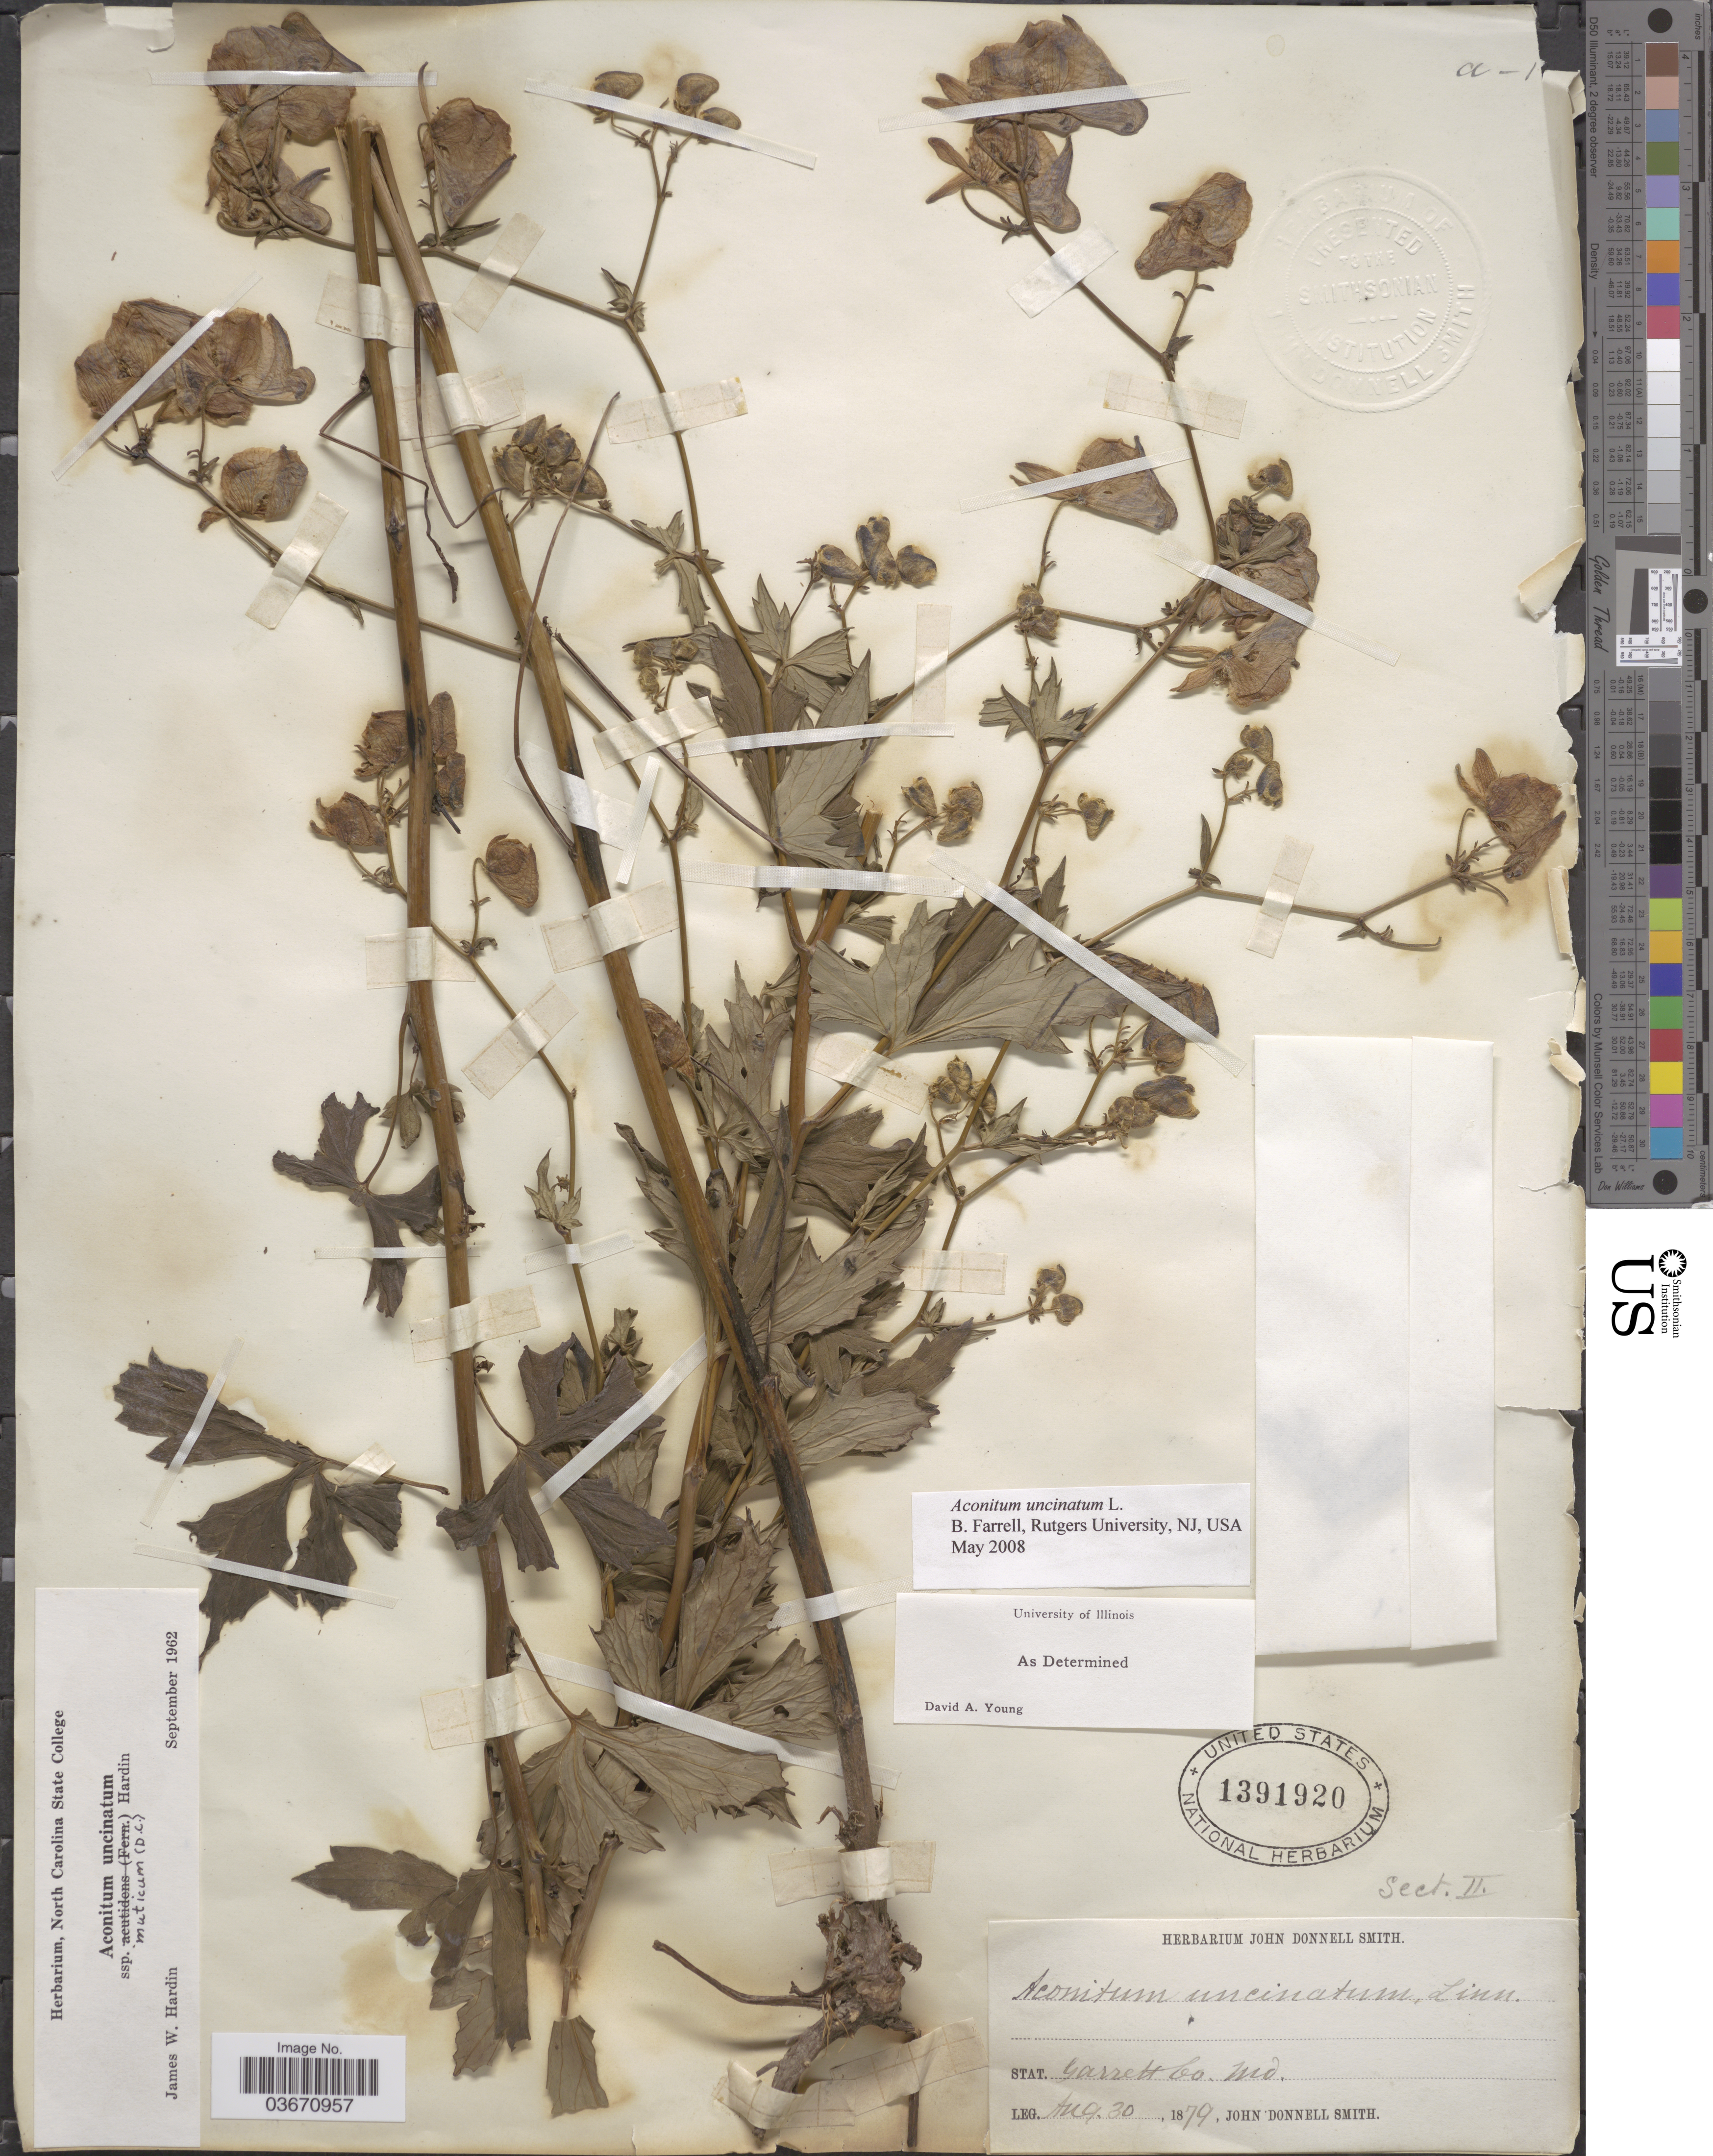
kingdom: Plantae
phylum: Tracheophyta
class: Magnoliopsida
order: Ranunculales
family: Ranunculaceae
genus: Aconitum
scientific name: Aconitum uncinatum subsp. muticum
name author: (DC.) Hardin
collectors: J. Donnell Smith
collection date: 1879-08-30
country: United States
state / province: Maryland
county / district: Garrett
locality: Stat. Garrett Co.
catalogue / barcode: US 1391920